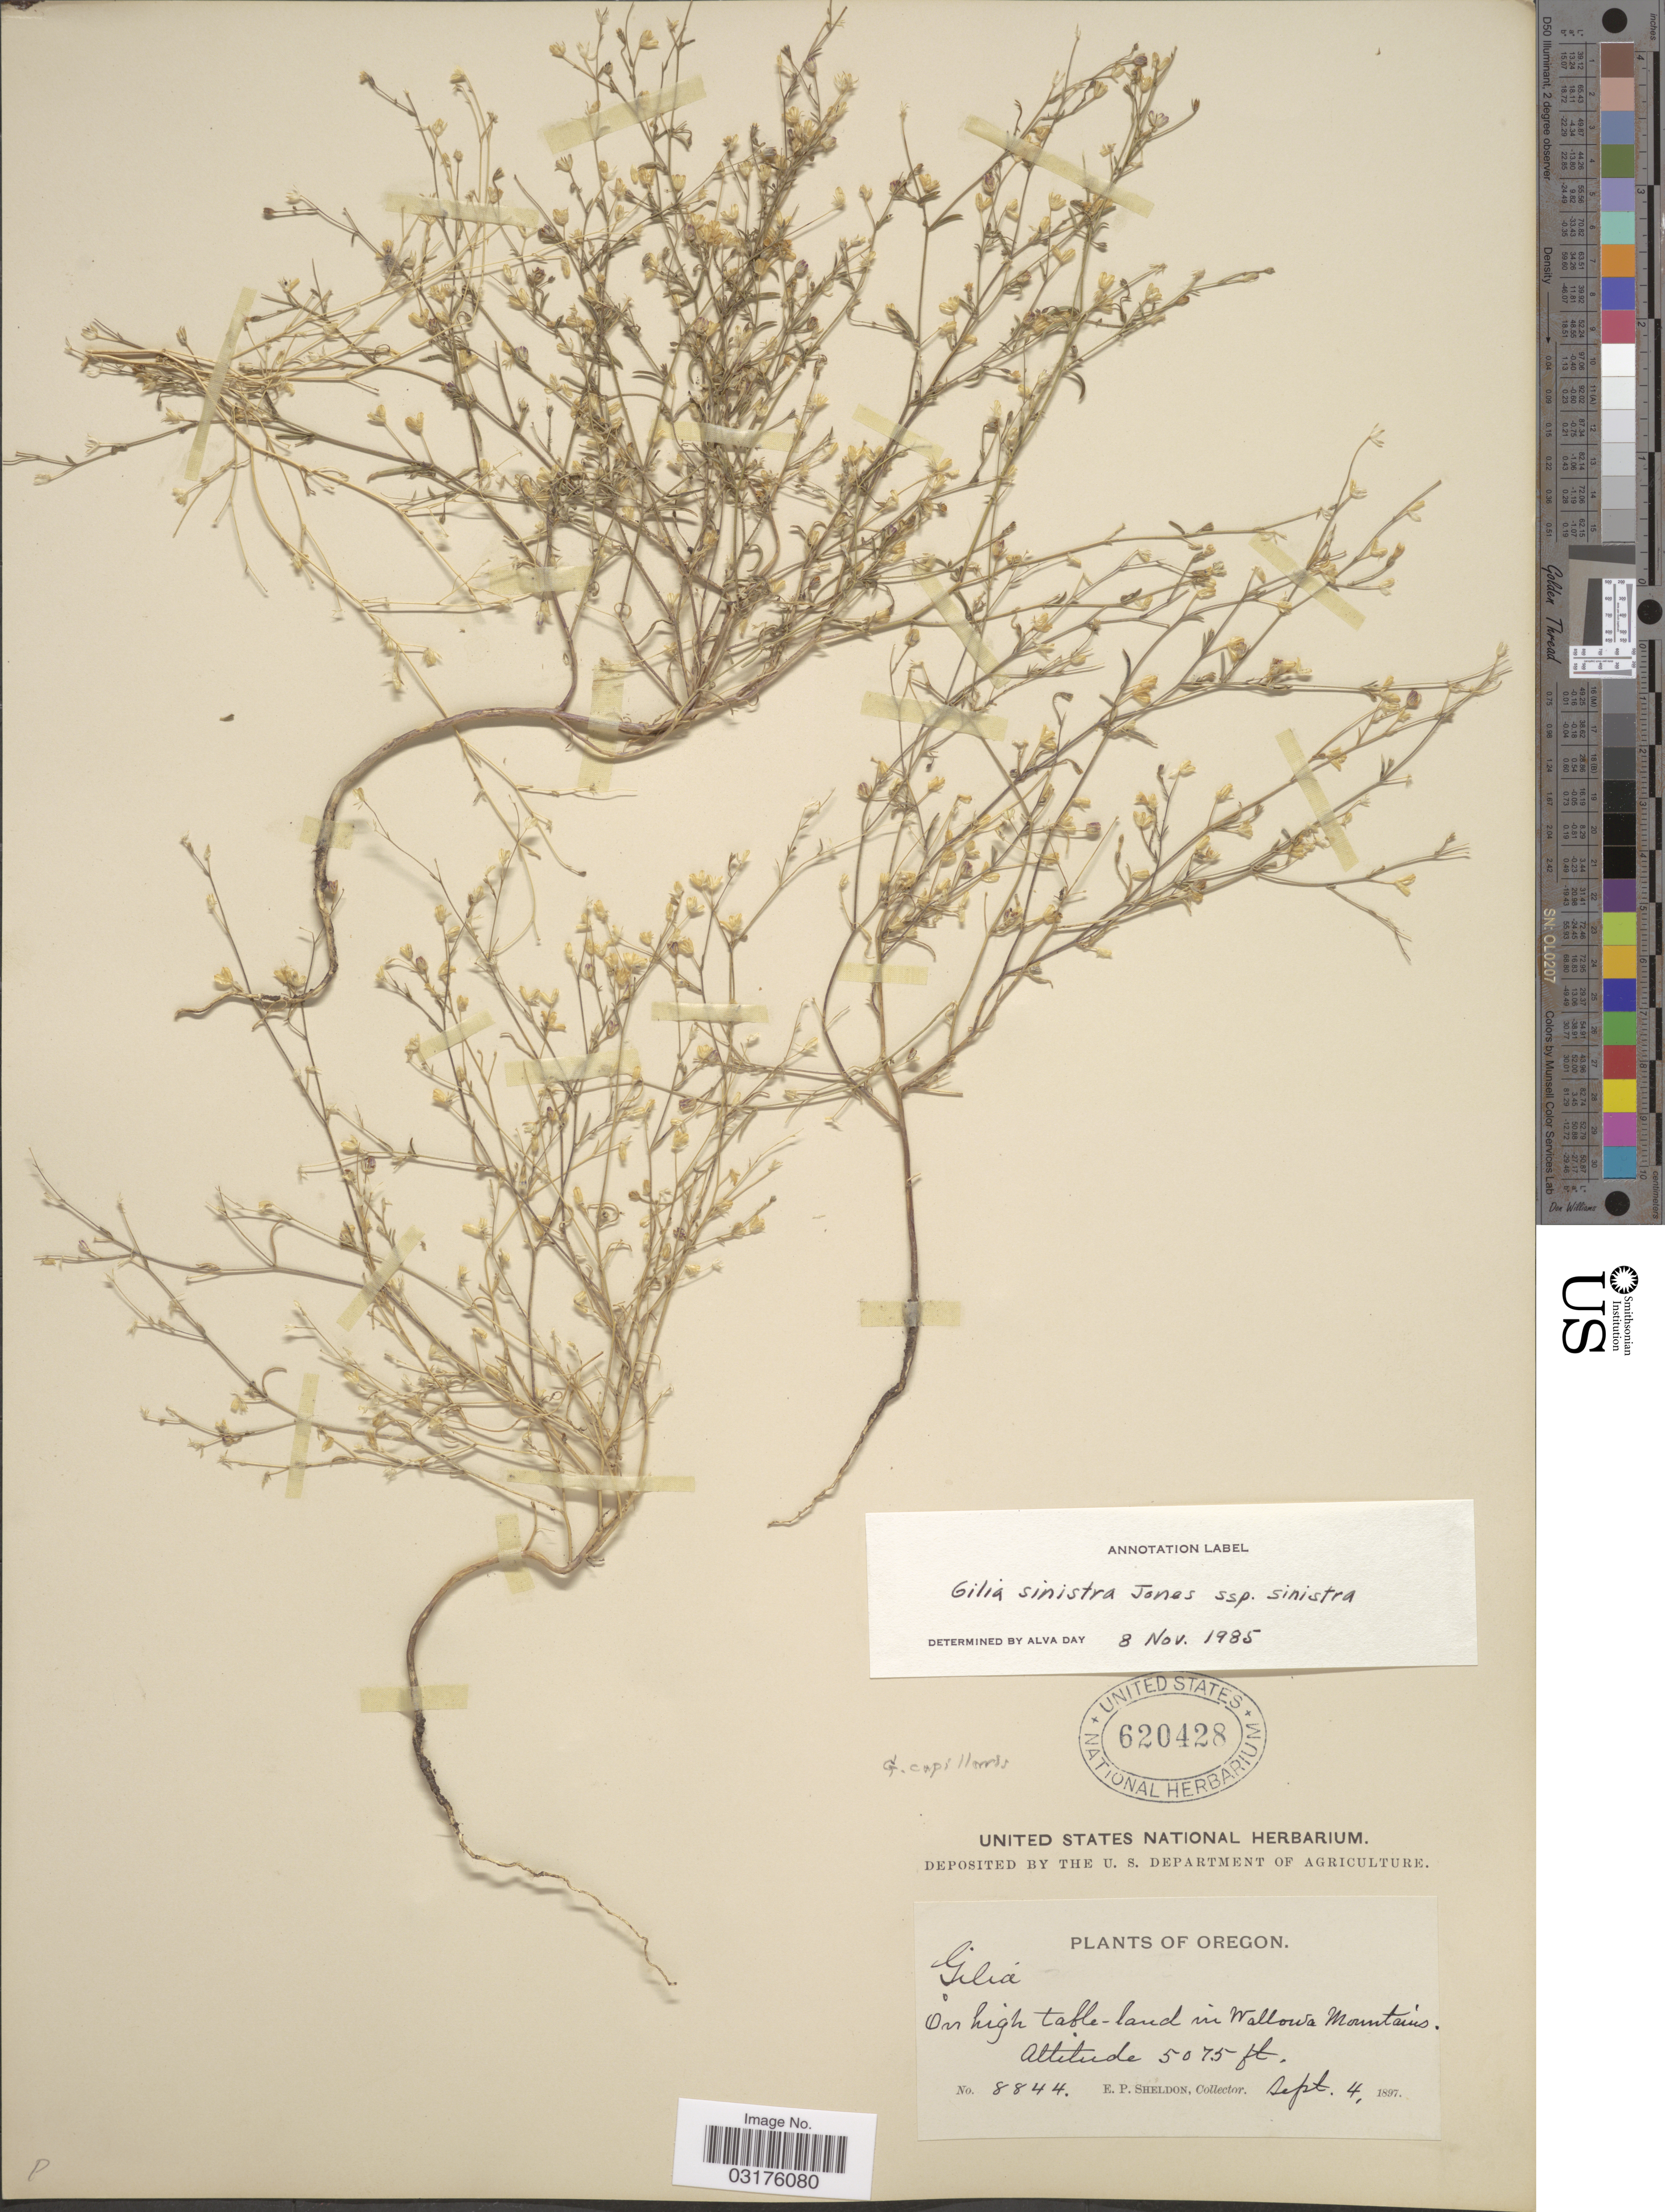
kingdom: Plantae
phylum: Tracheophyta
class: Magnoliopsida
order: Ericales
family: Polemoniaceae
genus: Navarretia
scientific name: Navarretia sinistra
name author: (M.E. Jones) L.A. Johnson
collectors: E. P. Sheldon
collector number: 8844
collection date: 1897-09-04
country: United States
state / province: Oregon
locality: On high table-land in Wallowa Mountains.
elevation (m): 1547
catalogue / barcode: US 620428